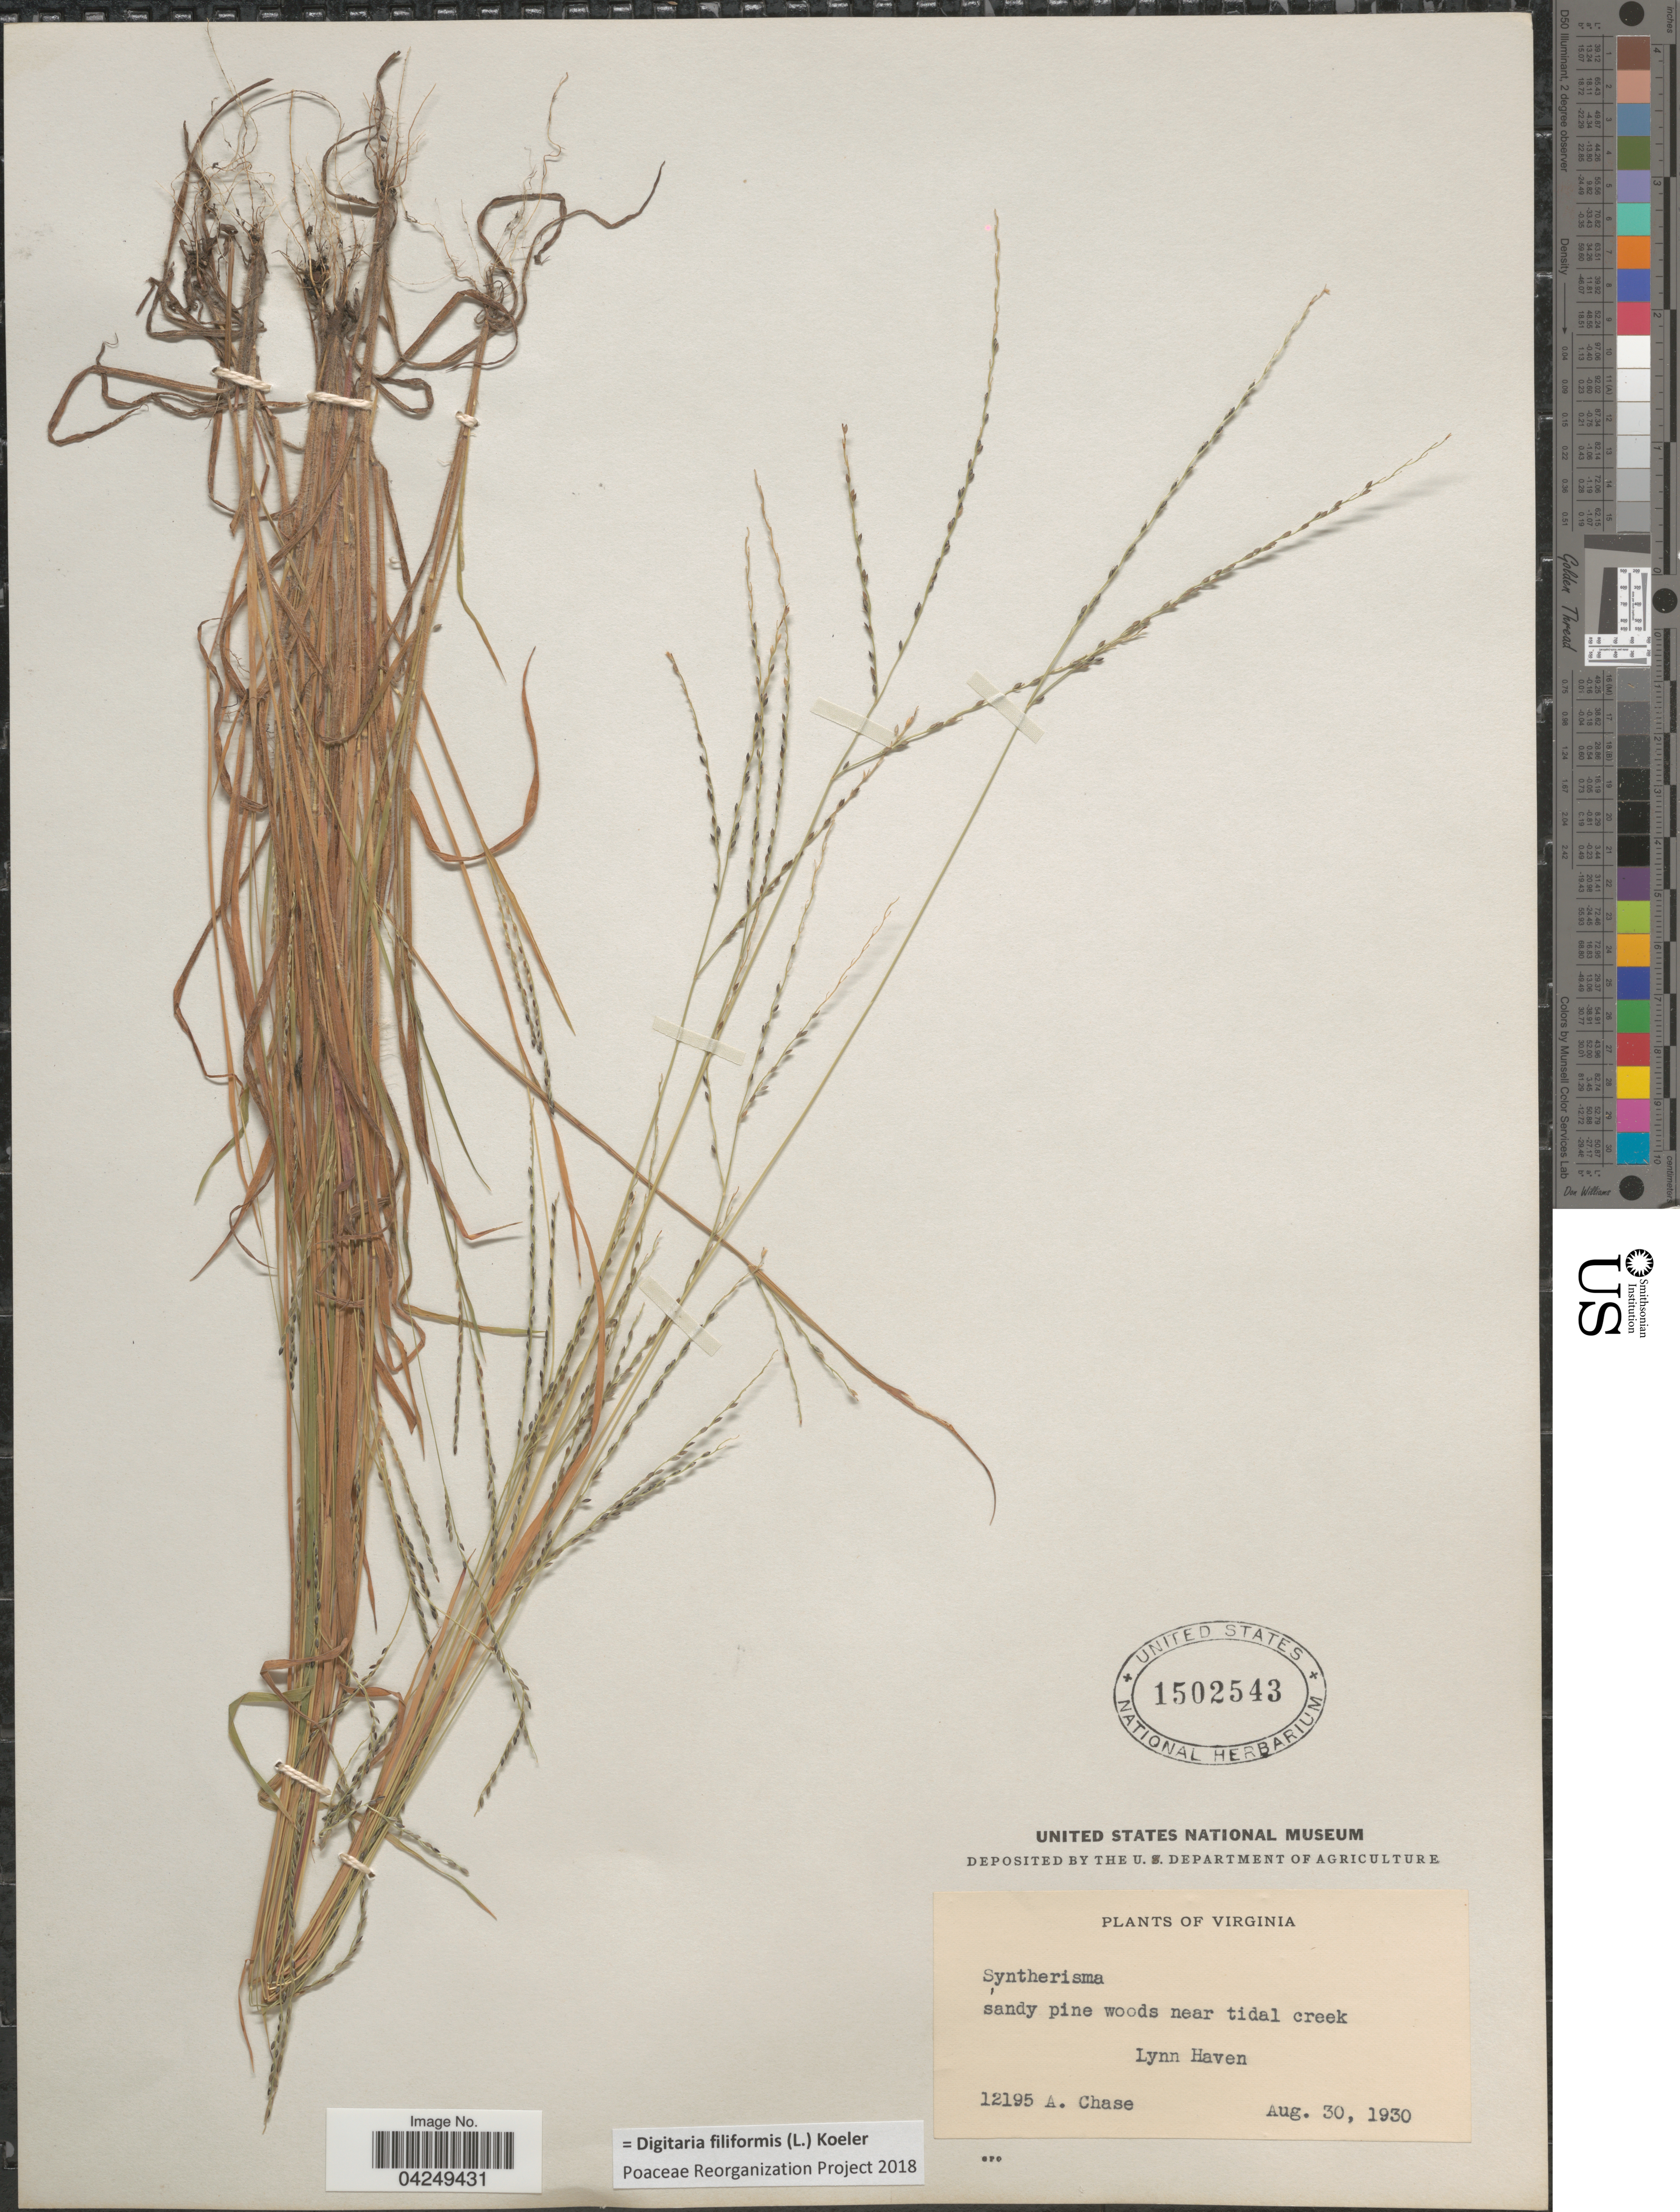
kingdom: Plantae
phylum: Tracheophyta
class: Liliopsida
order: Poales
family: Poaceae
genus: Digitaria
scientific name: Digitaria filiformis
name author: (L.) Koeler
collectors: A. Chase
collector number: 12195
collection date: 1930-08-30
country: United States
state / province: Virginia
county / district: City of Virginia Beach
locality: Sandy pine woods near tidal creek, Lynn Haven.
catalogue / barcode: US 1502543